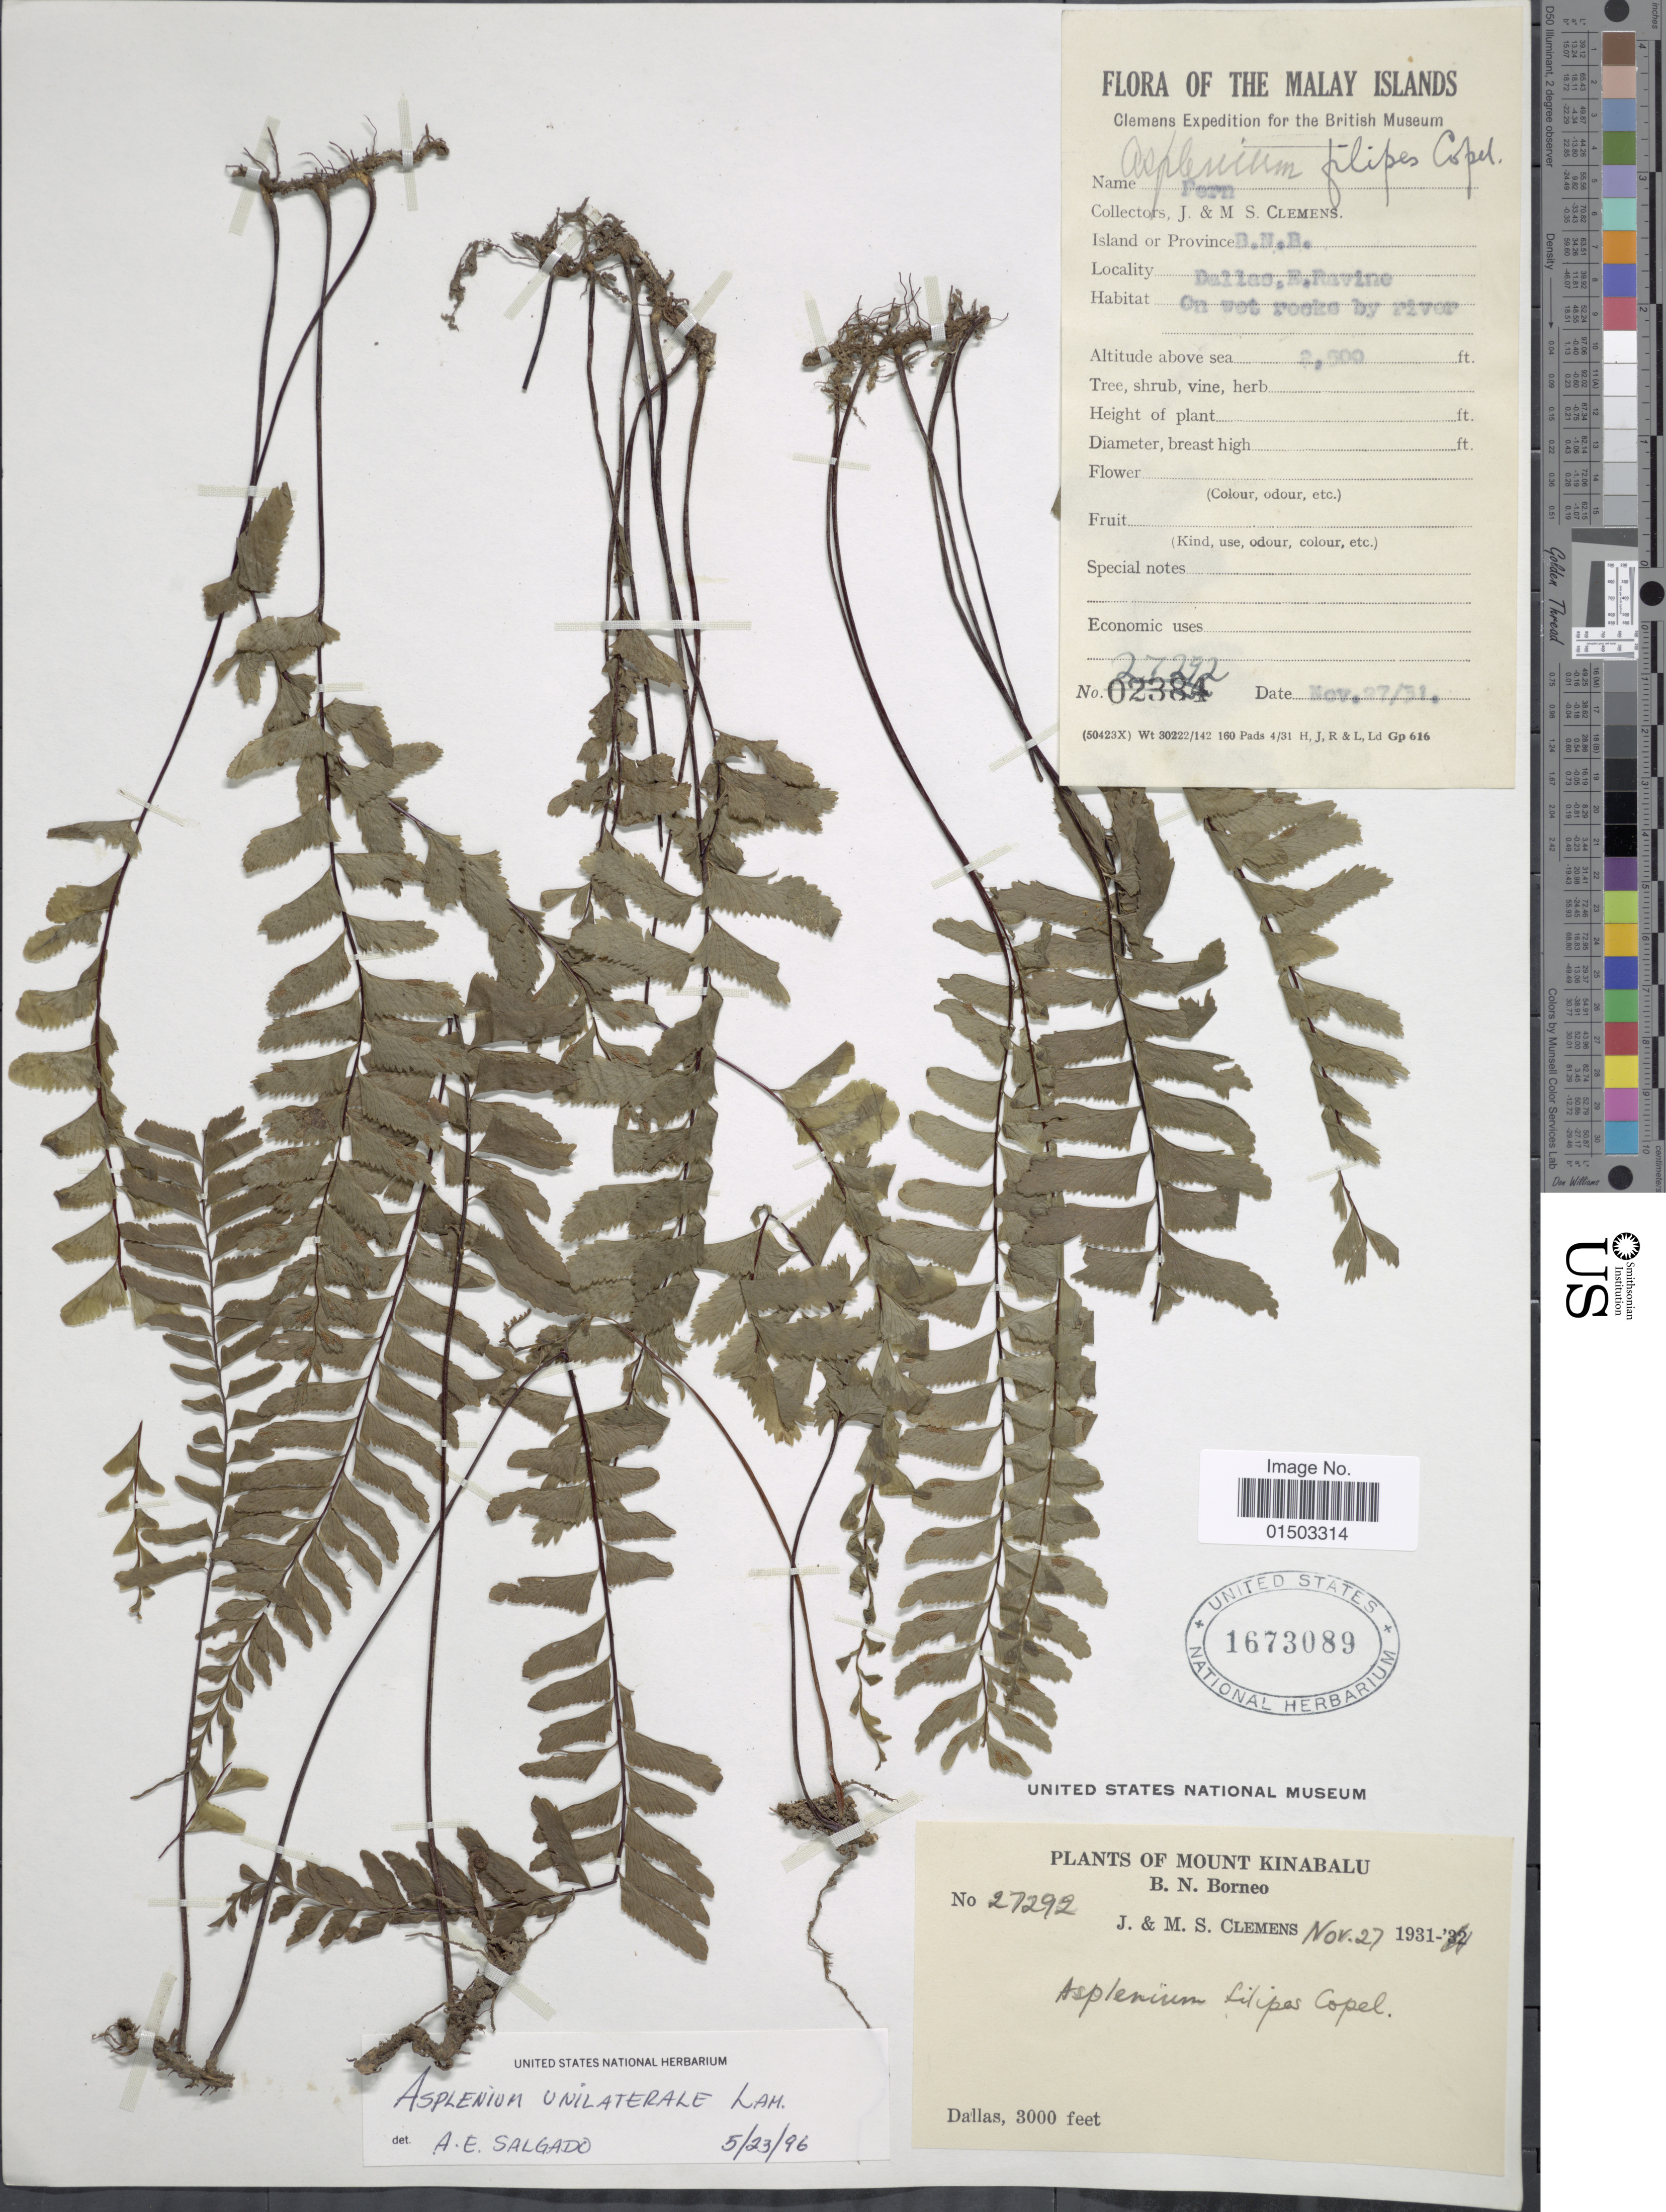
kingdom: Plantae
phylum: Tracheophyta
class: Polypodiopsida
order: Polypodiales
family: Aspleniaceae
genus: Hymenasplenium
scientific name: Hymenasplenium unilaterale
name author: (Lam.) Hayata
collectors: J. Clemens & M. S. Clemens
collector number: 27292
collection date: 1931-11-27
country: Malaysia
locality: Dallas, E. Ravine.Mount Kinabalu.B.N. Borneo. Malay islands.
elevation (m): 914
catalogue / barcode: US 1673089